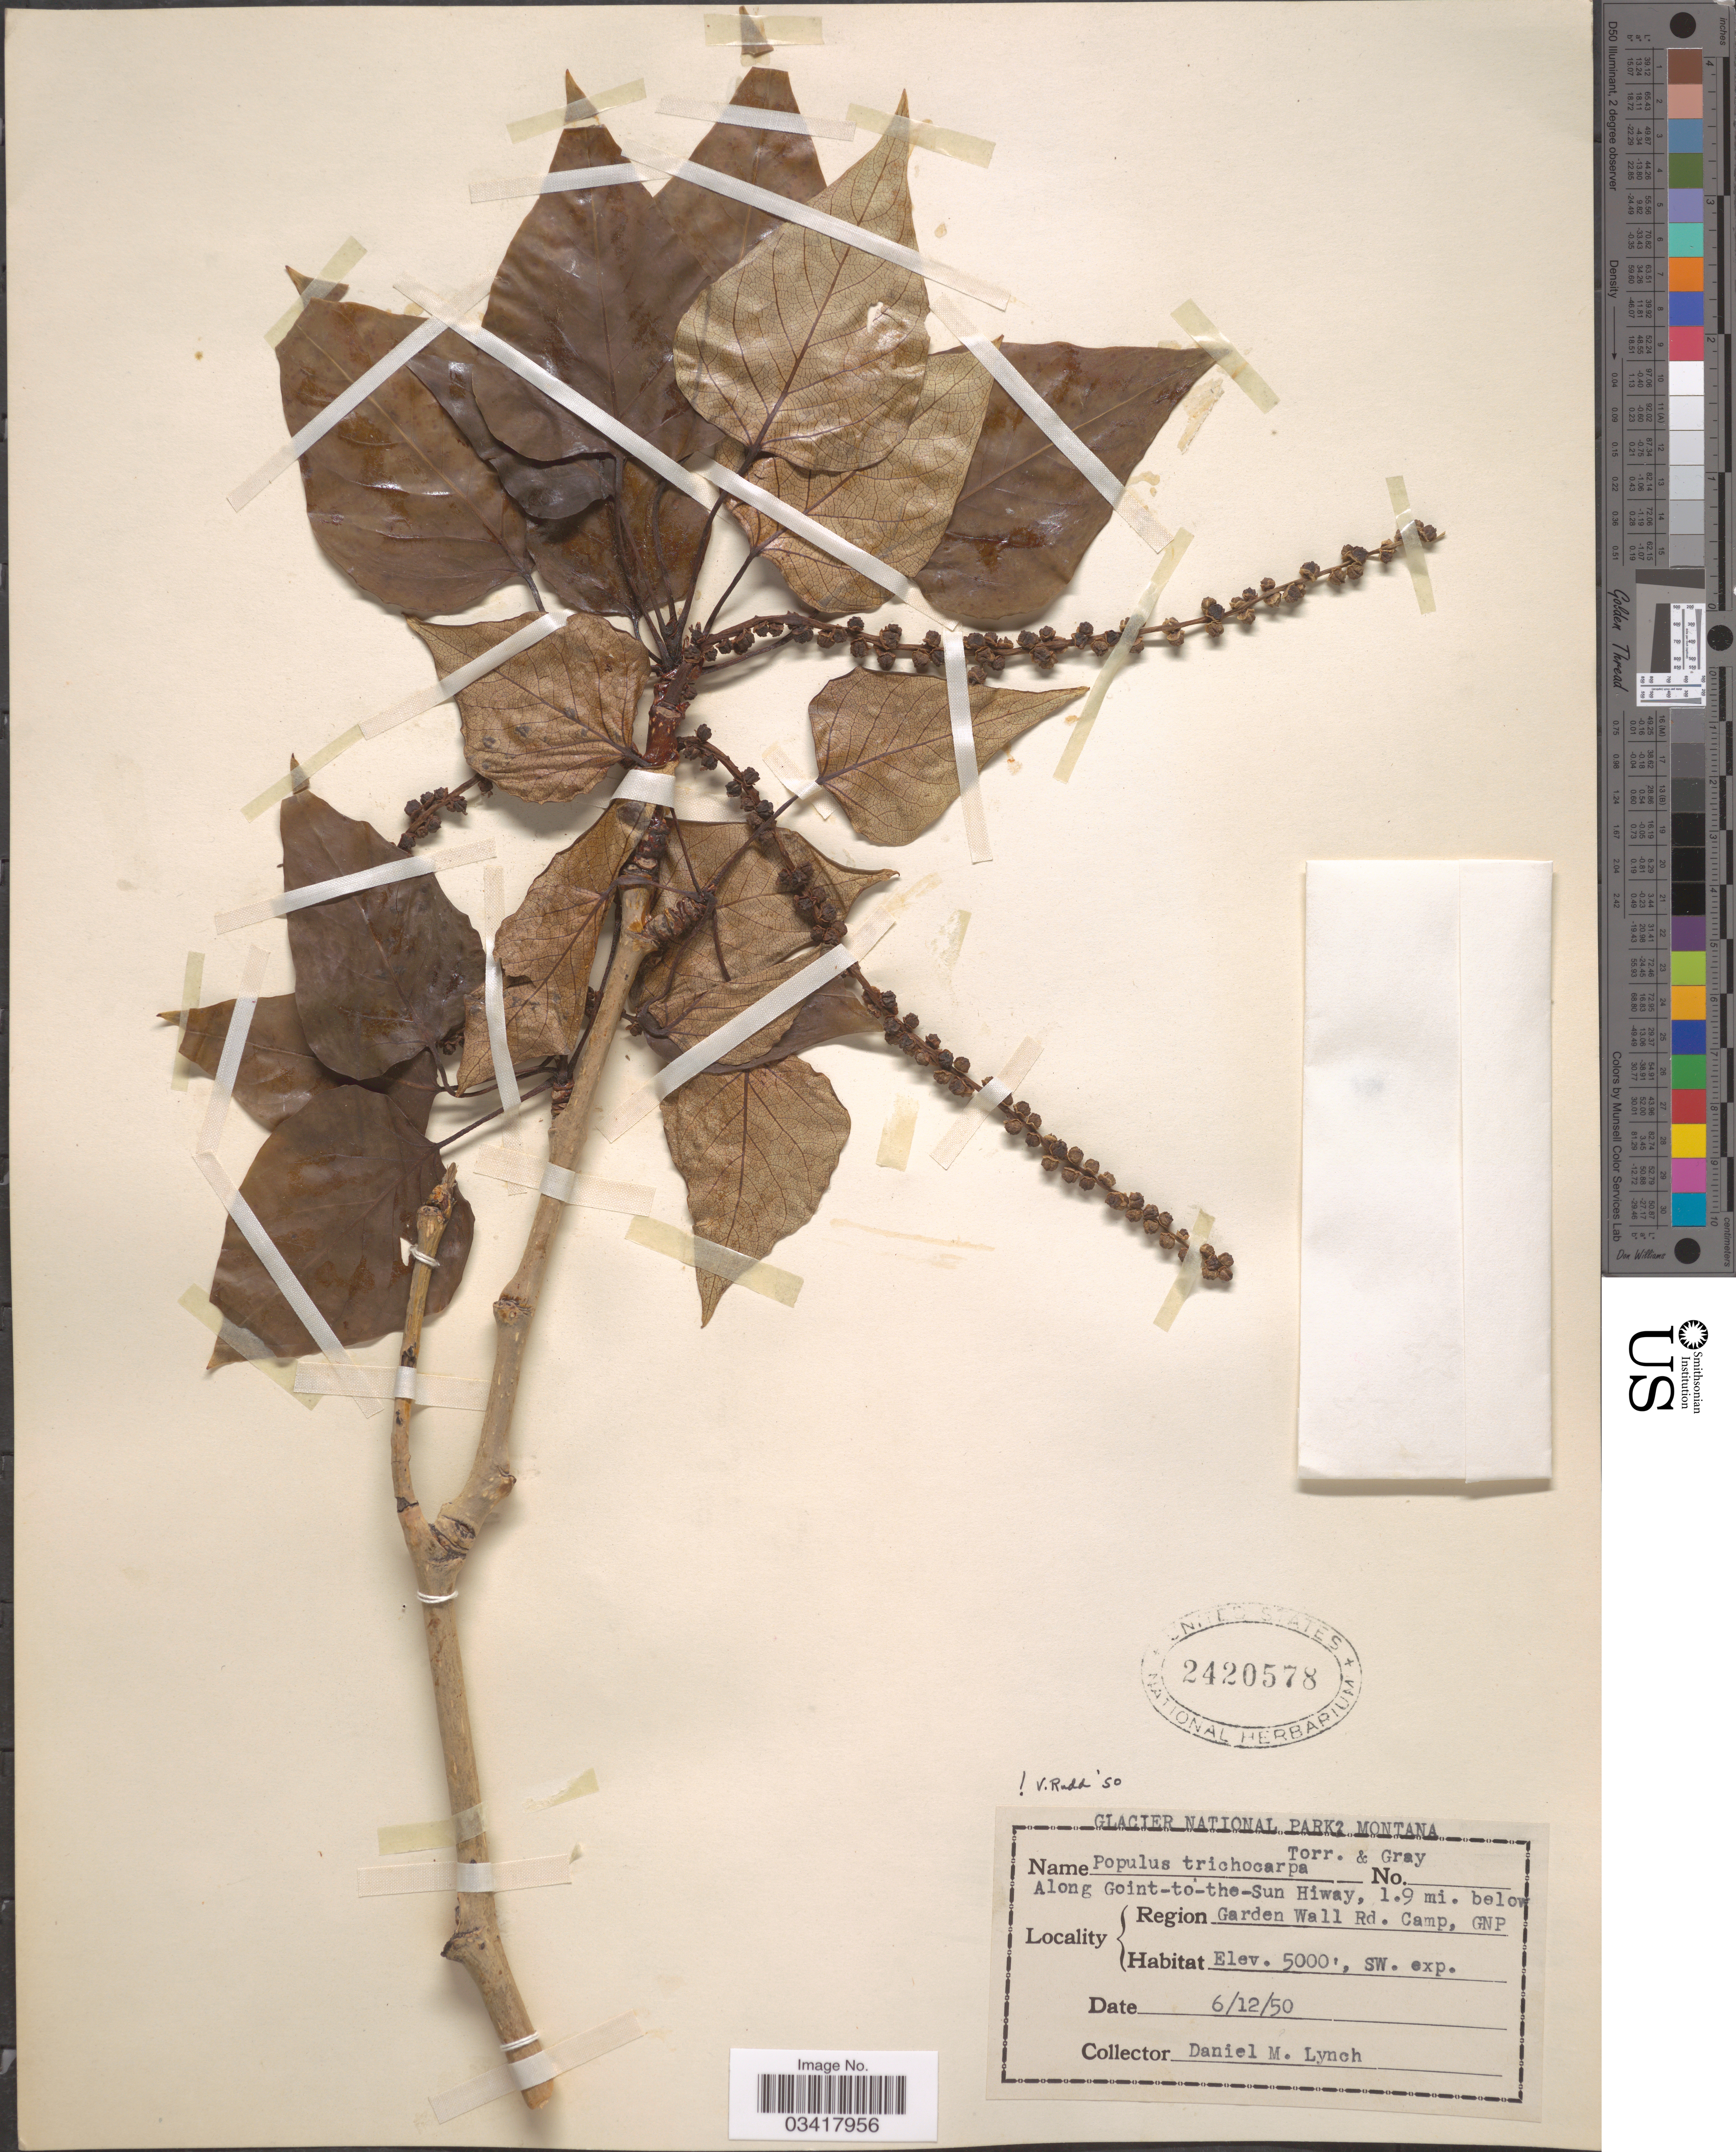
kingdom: Plantae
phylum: Tracheophyta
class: Magnoliopsida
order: Malpighiales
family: Salicaceae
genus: Populus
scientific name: Populus trichocarpa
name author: Torr. & A. Gray ex W. Hook.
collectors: D. Lynch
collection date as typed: Transcribed d/m/y: 12/6/50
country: United States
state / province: Montana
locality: Glacier National Park. Along Goint-to-the-Sun Hiway, 1.9 mi. below Garden Wall Rd. Camp, GNP.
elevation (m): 1524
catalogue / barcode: US 2420578